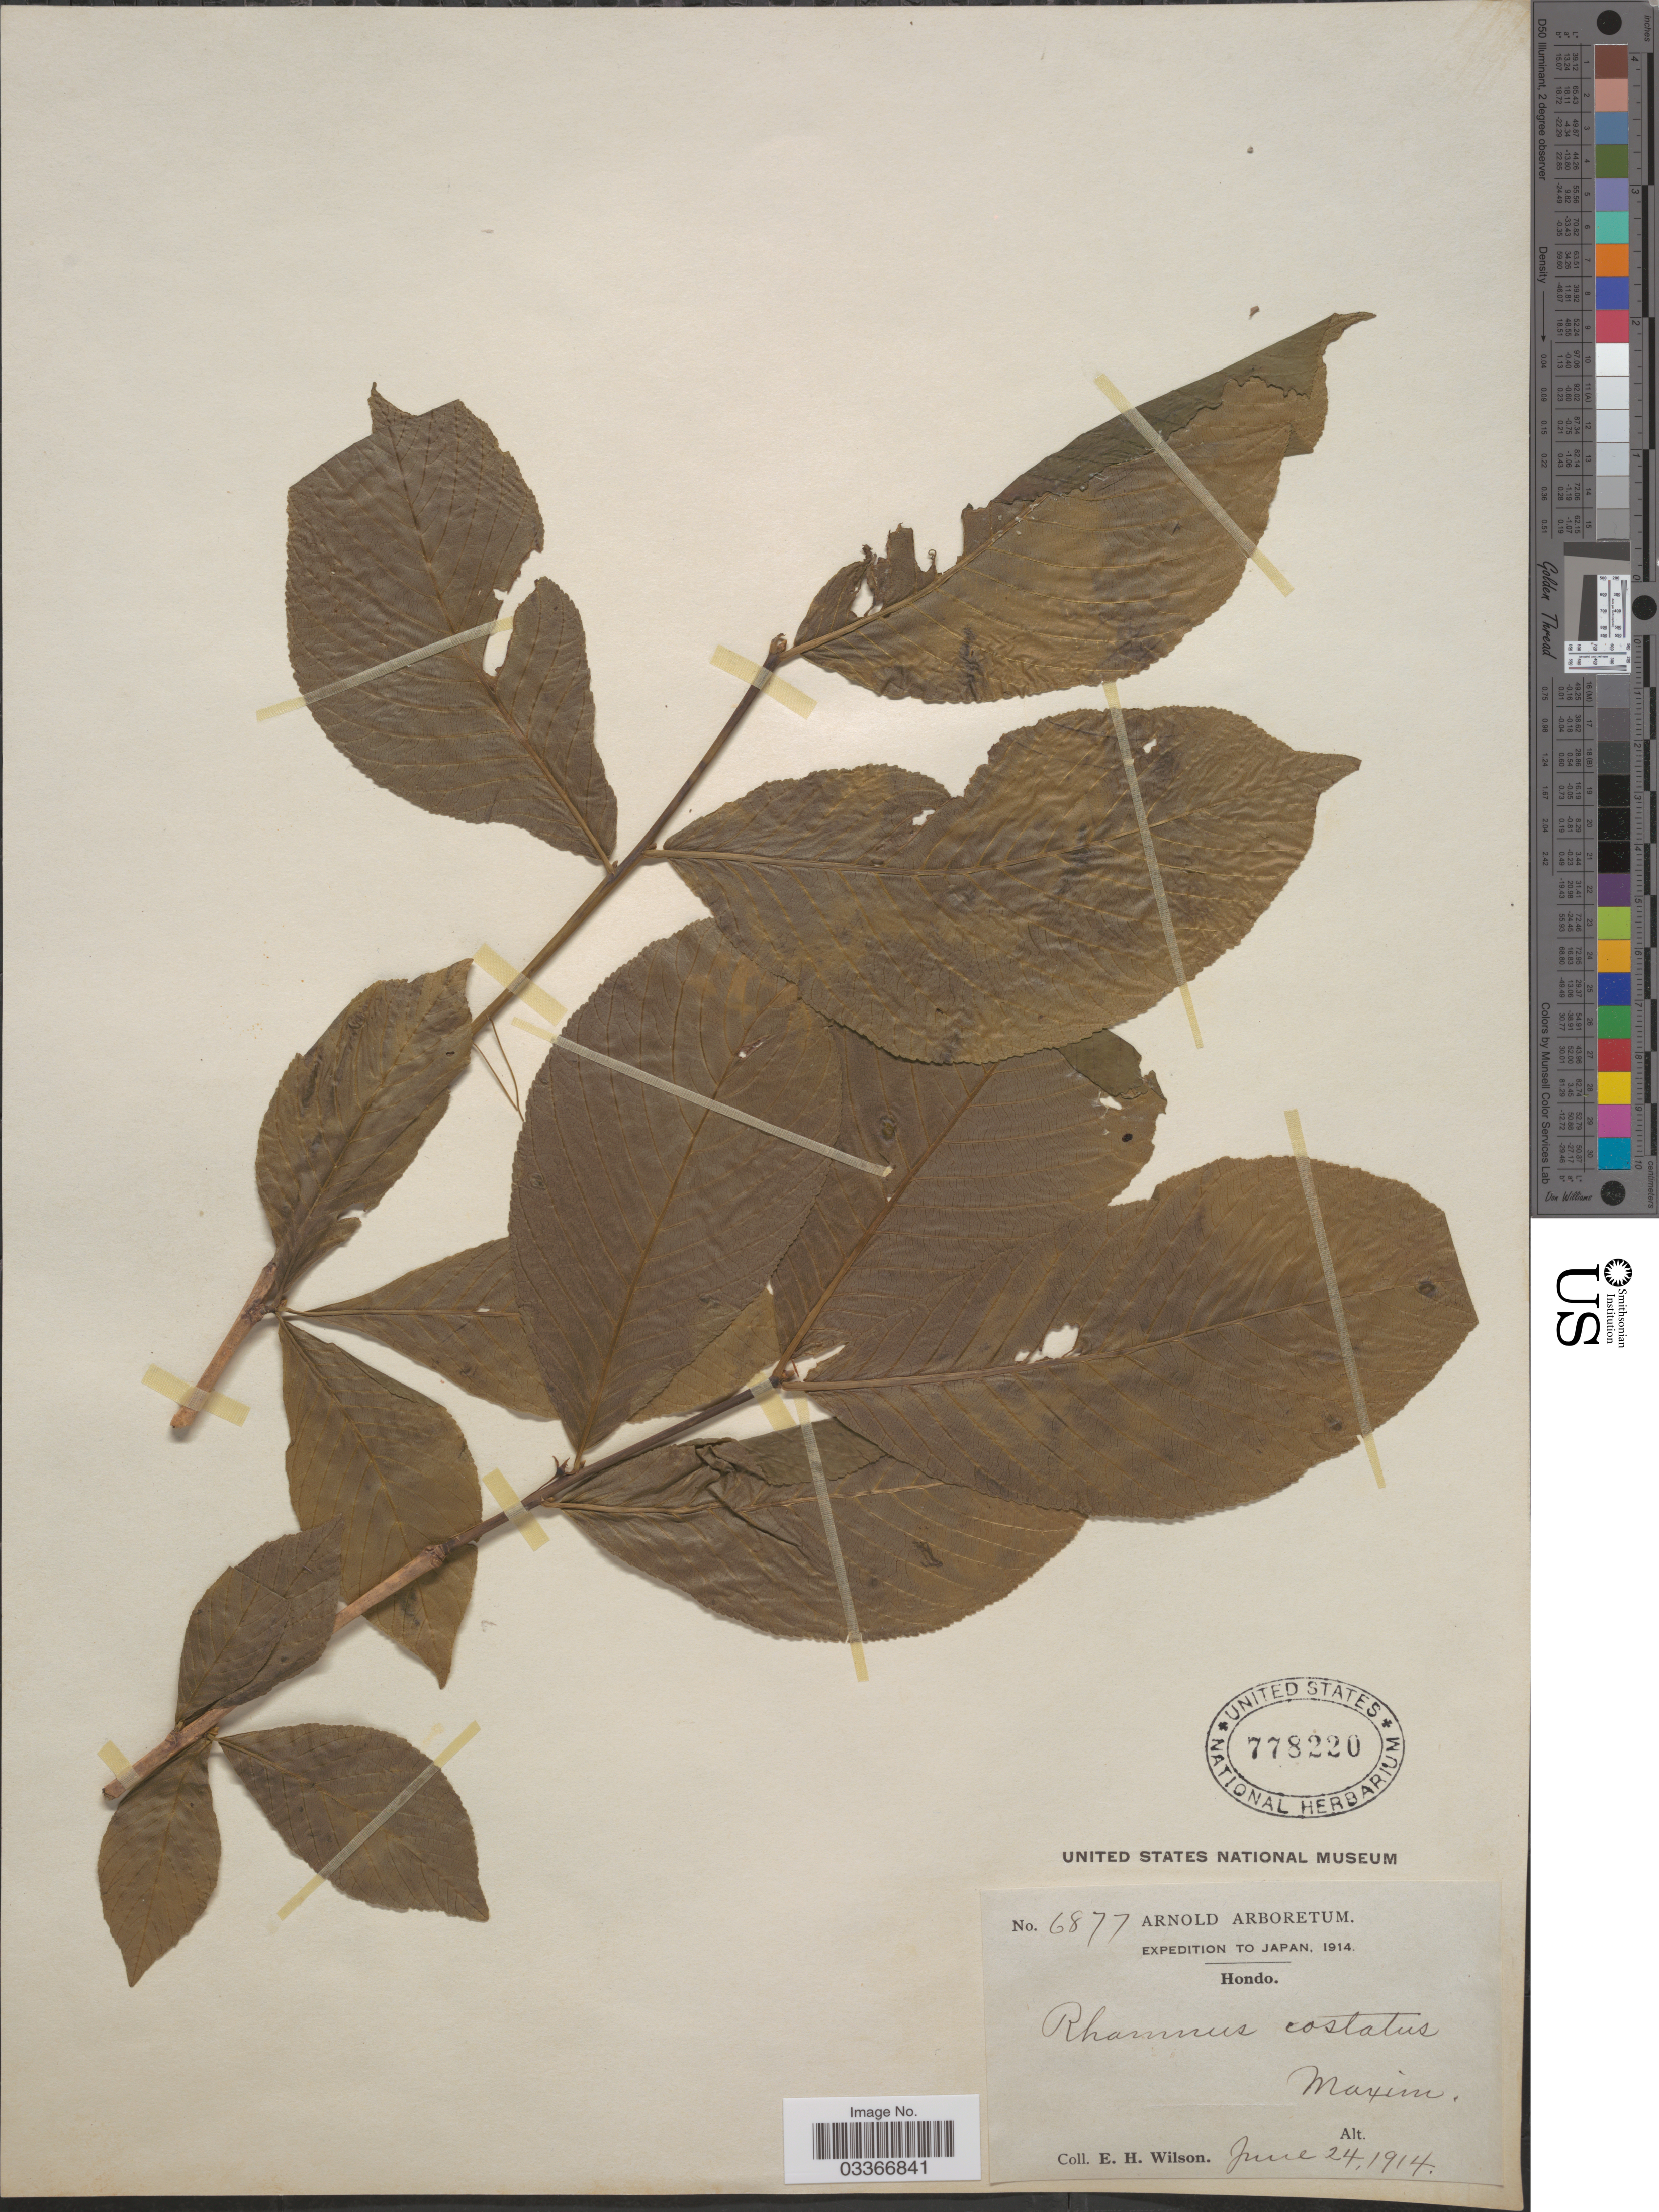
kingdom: Plantae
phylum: Tracheophyta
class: Magnoliopsida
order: Rosales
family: Rhamnaceae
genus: Rhamnus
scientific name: Rhamnus costata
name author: Maxim.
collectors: E. Wilson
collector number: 6877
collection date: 1914-06-24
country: Japan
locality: Hondo.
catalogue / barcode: US 778220